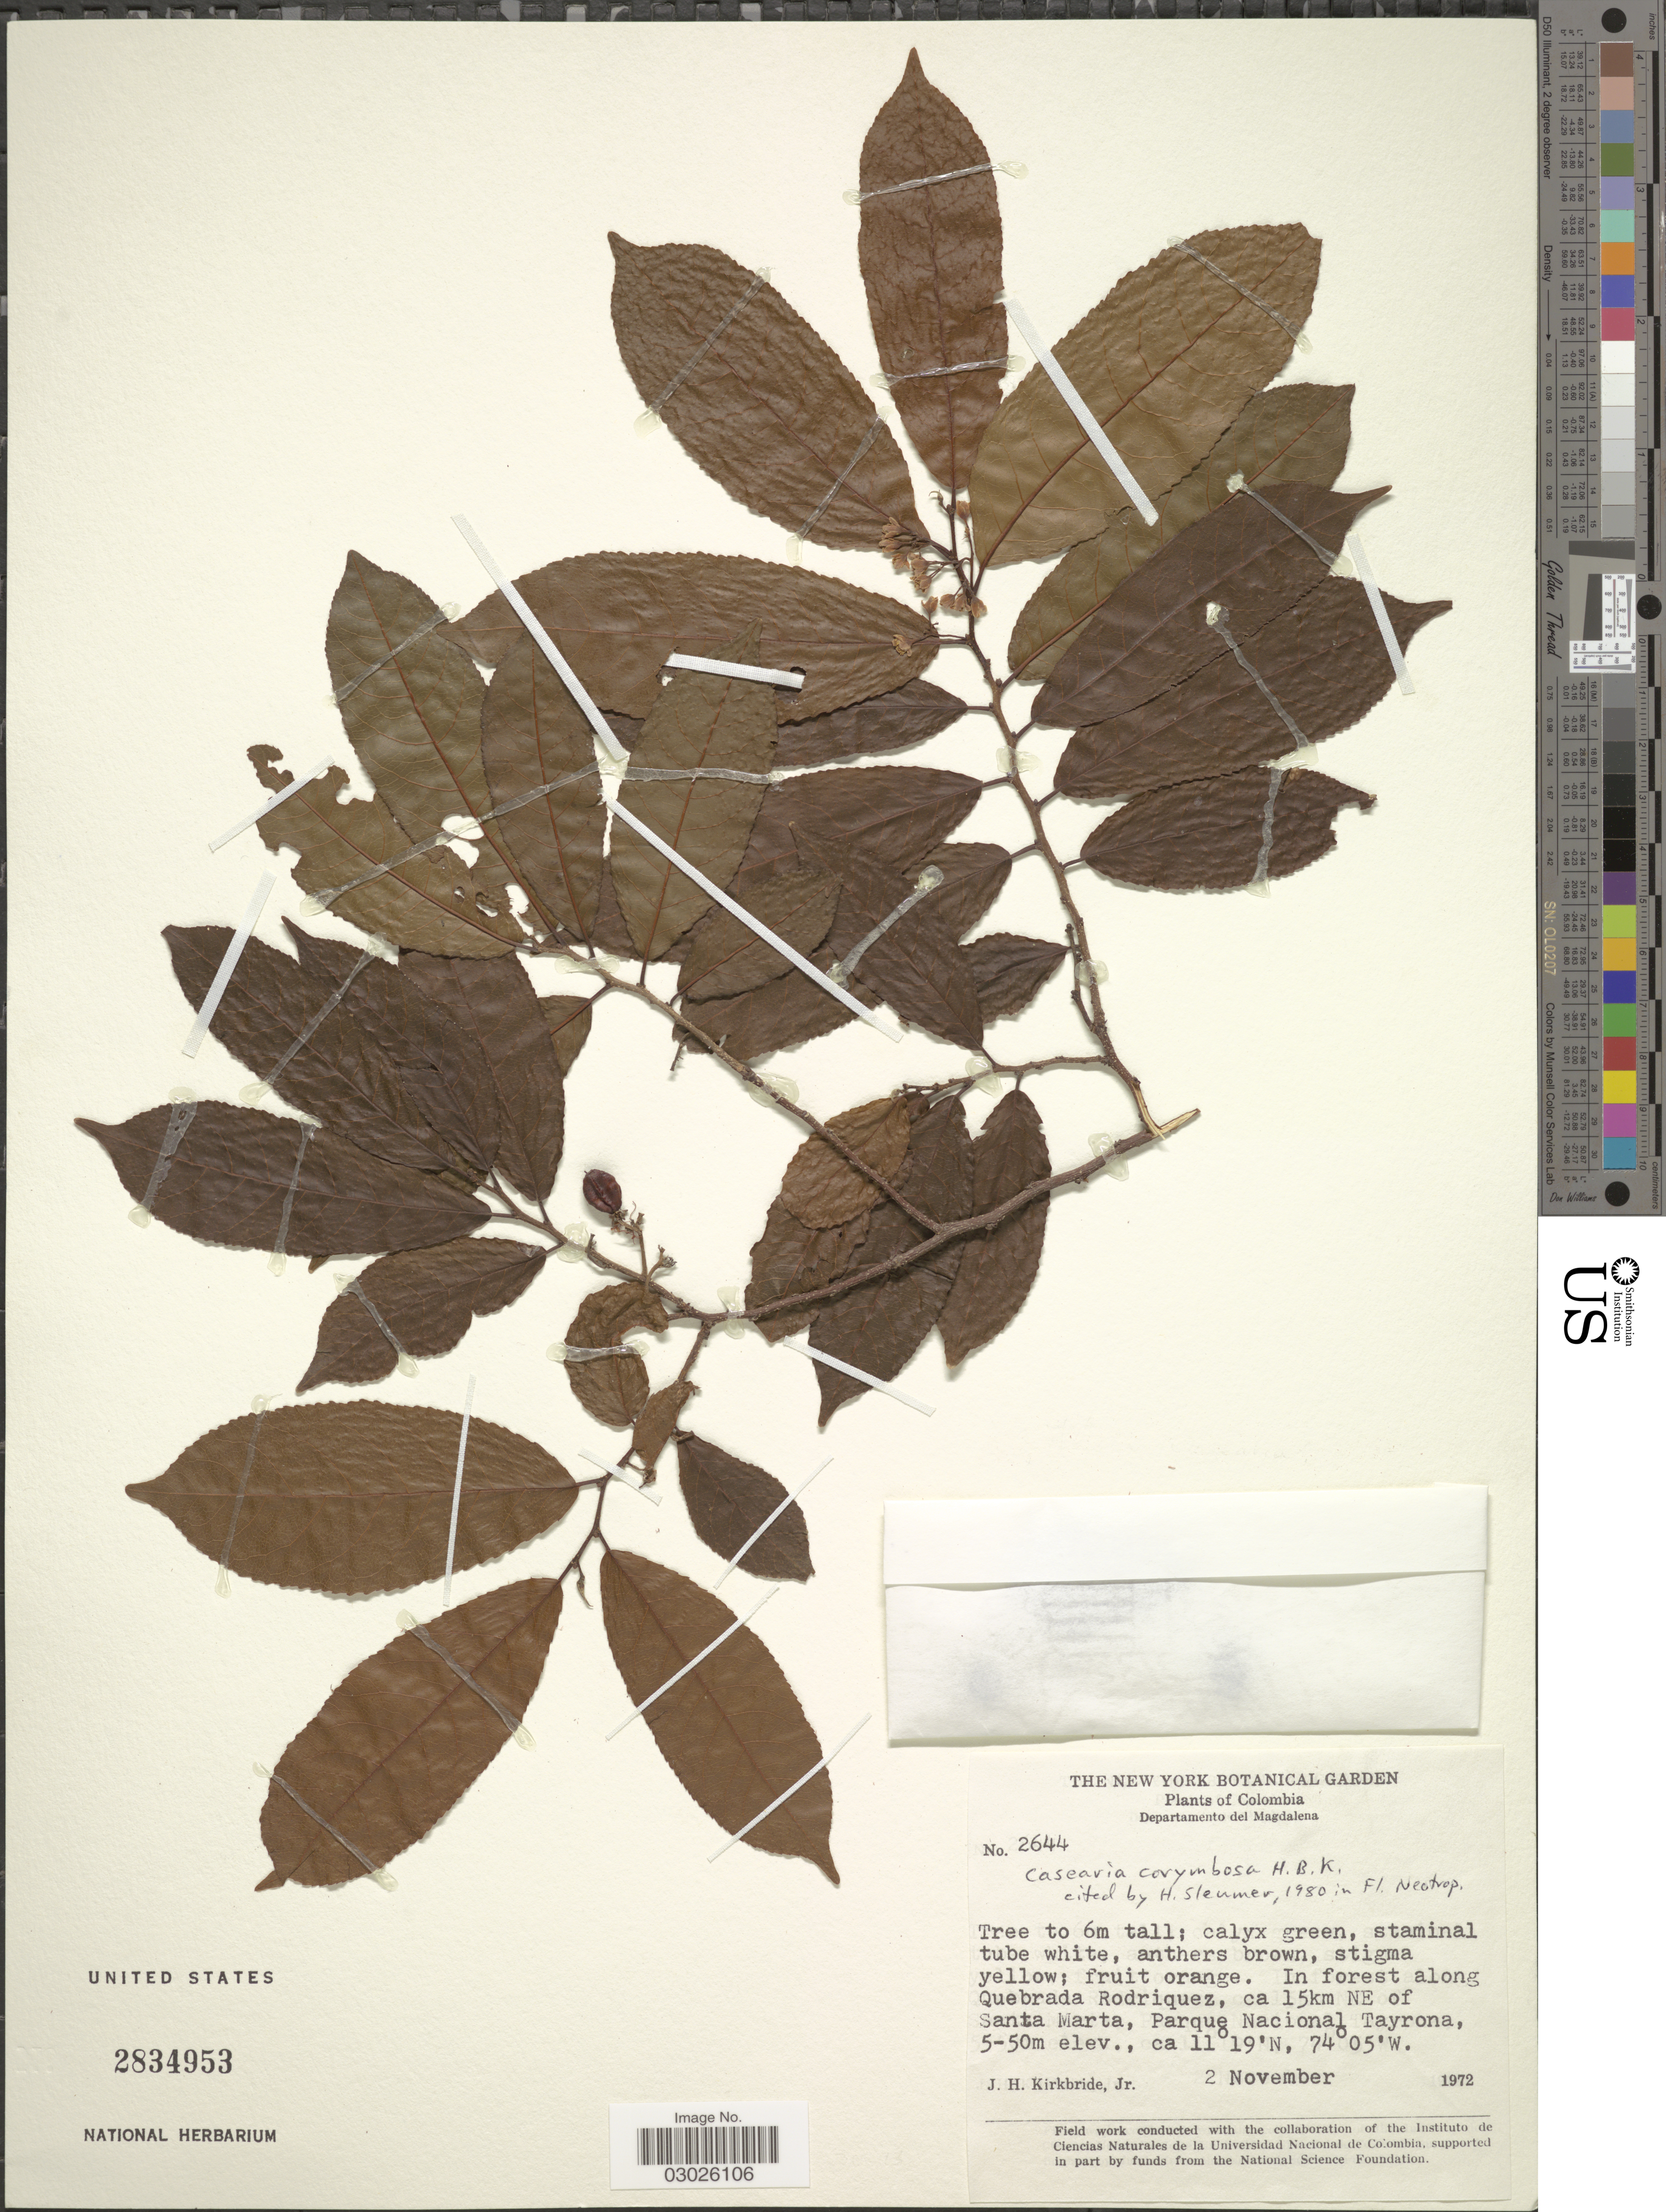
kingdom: Plantae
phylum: Tracheophyta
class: Magnoliopsida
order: Malpighiales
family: Salicaceae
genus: Casearia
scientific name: Casearia corymbosa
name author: Kunth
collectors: J. H. Kirkbride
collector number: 2644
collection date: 1972-11-02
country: Colombia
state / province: Magdalena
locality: Departamento del Magdalena, In forest along Quebrada Rodriguez, ca 15km NE of Santa Marta, Parque Nacional Tayrona.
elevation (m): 5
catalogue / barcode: US 2834953